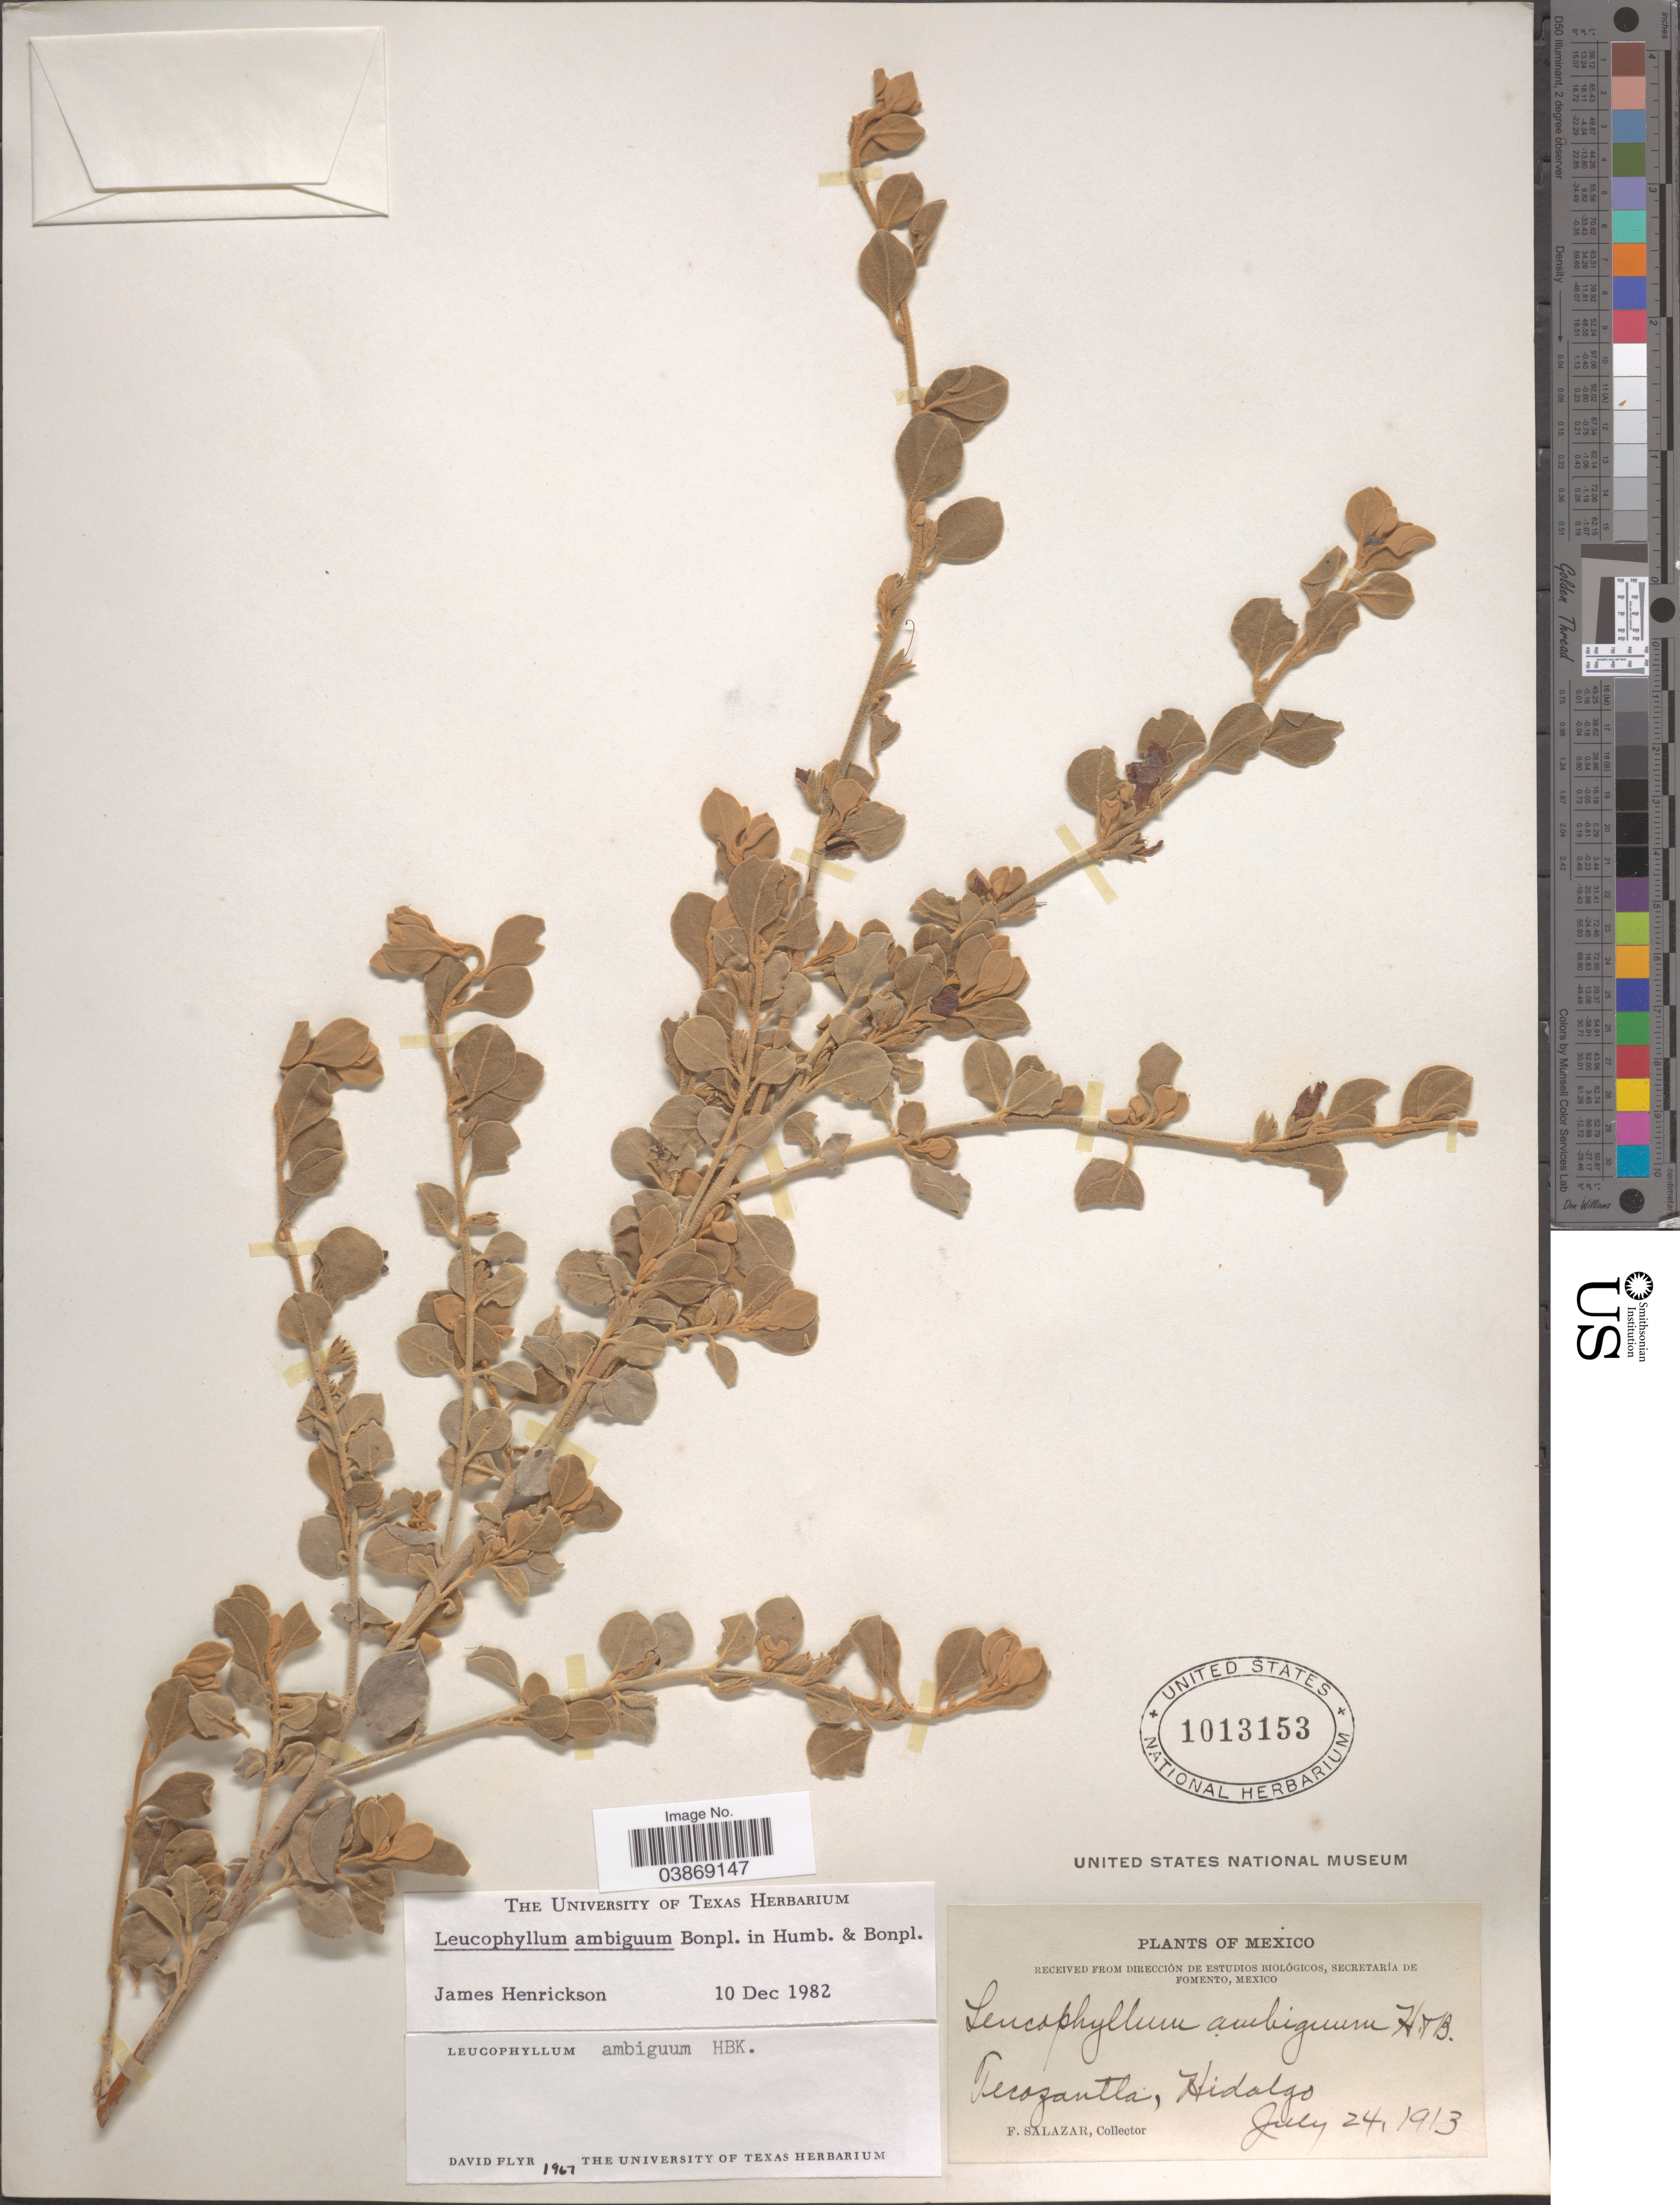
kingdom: Plantae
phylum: Tracheophyta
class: Magnoliopsida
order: Lamiales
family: Scrophulariaceae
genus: Leucophyllum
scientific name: Leucophyllum ambiguum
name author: Bonpl.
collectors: F. Salazar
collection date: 1913-07-24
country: Mexico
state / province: Hidalgo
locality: Tecozautla.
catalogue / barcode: US 1013153